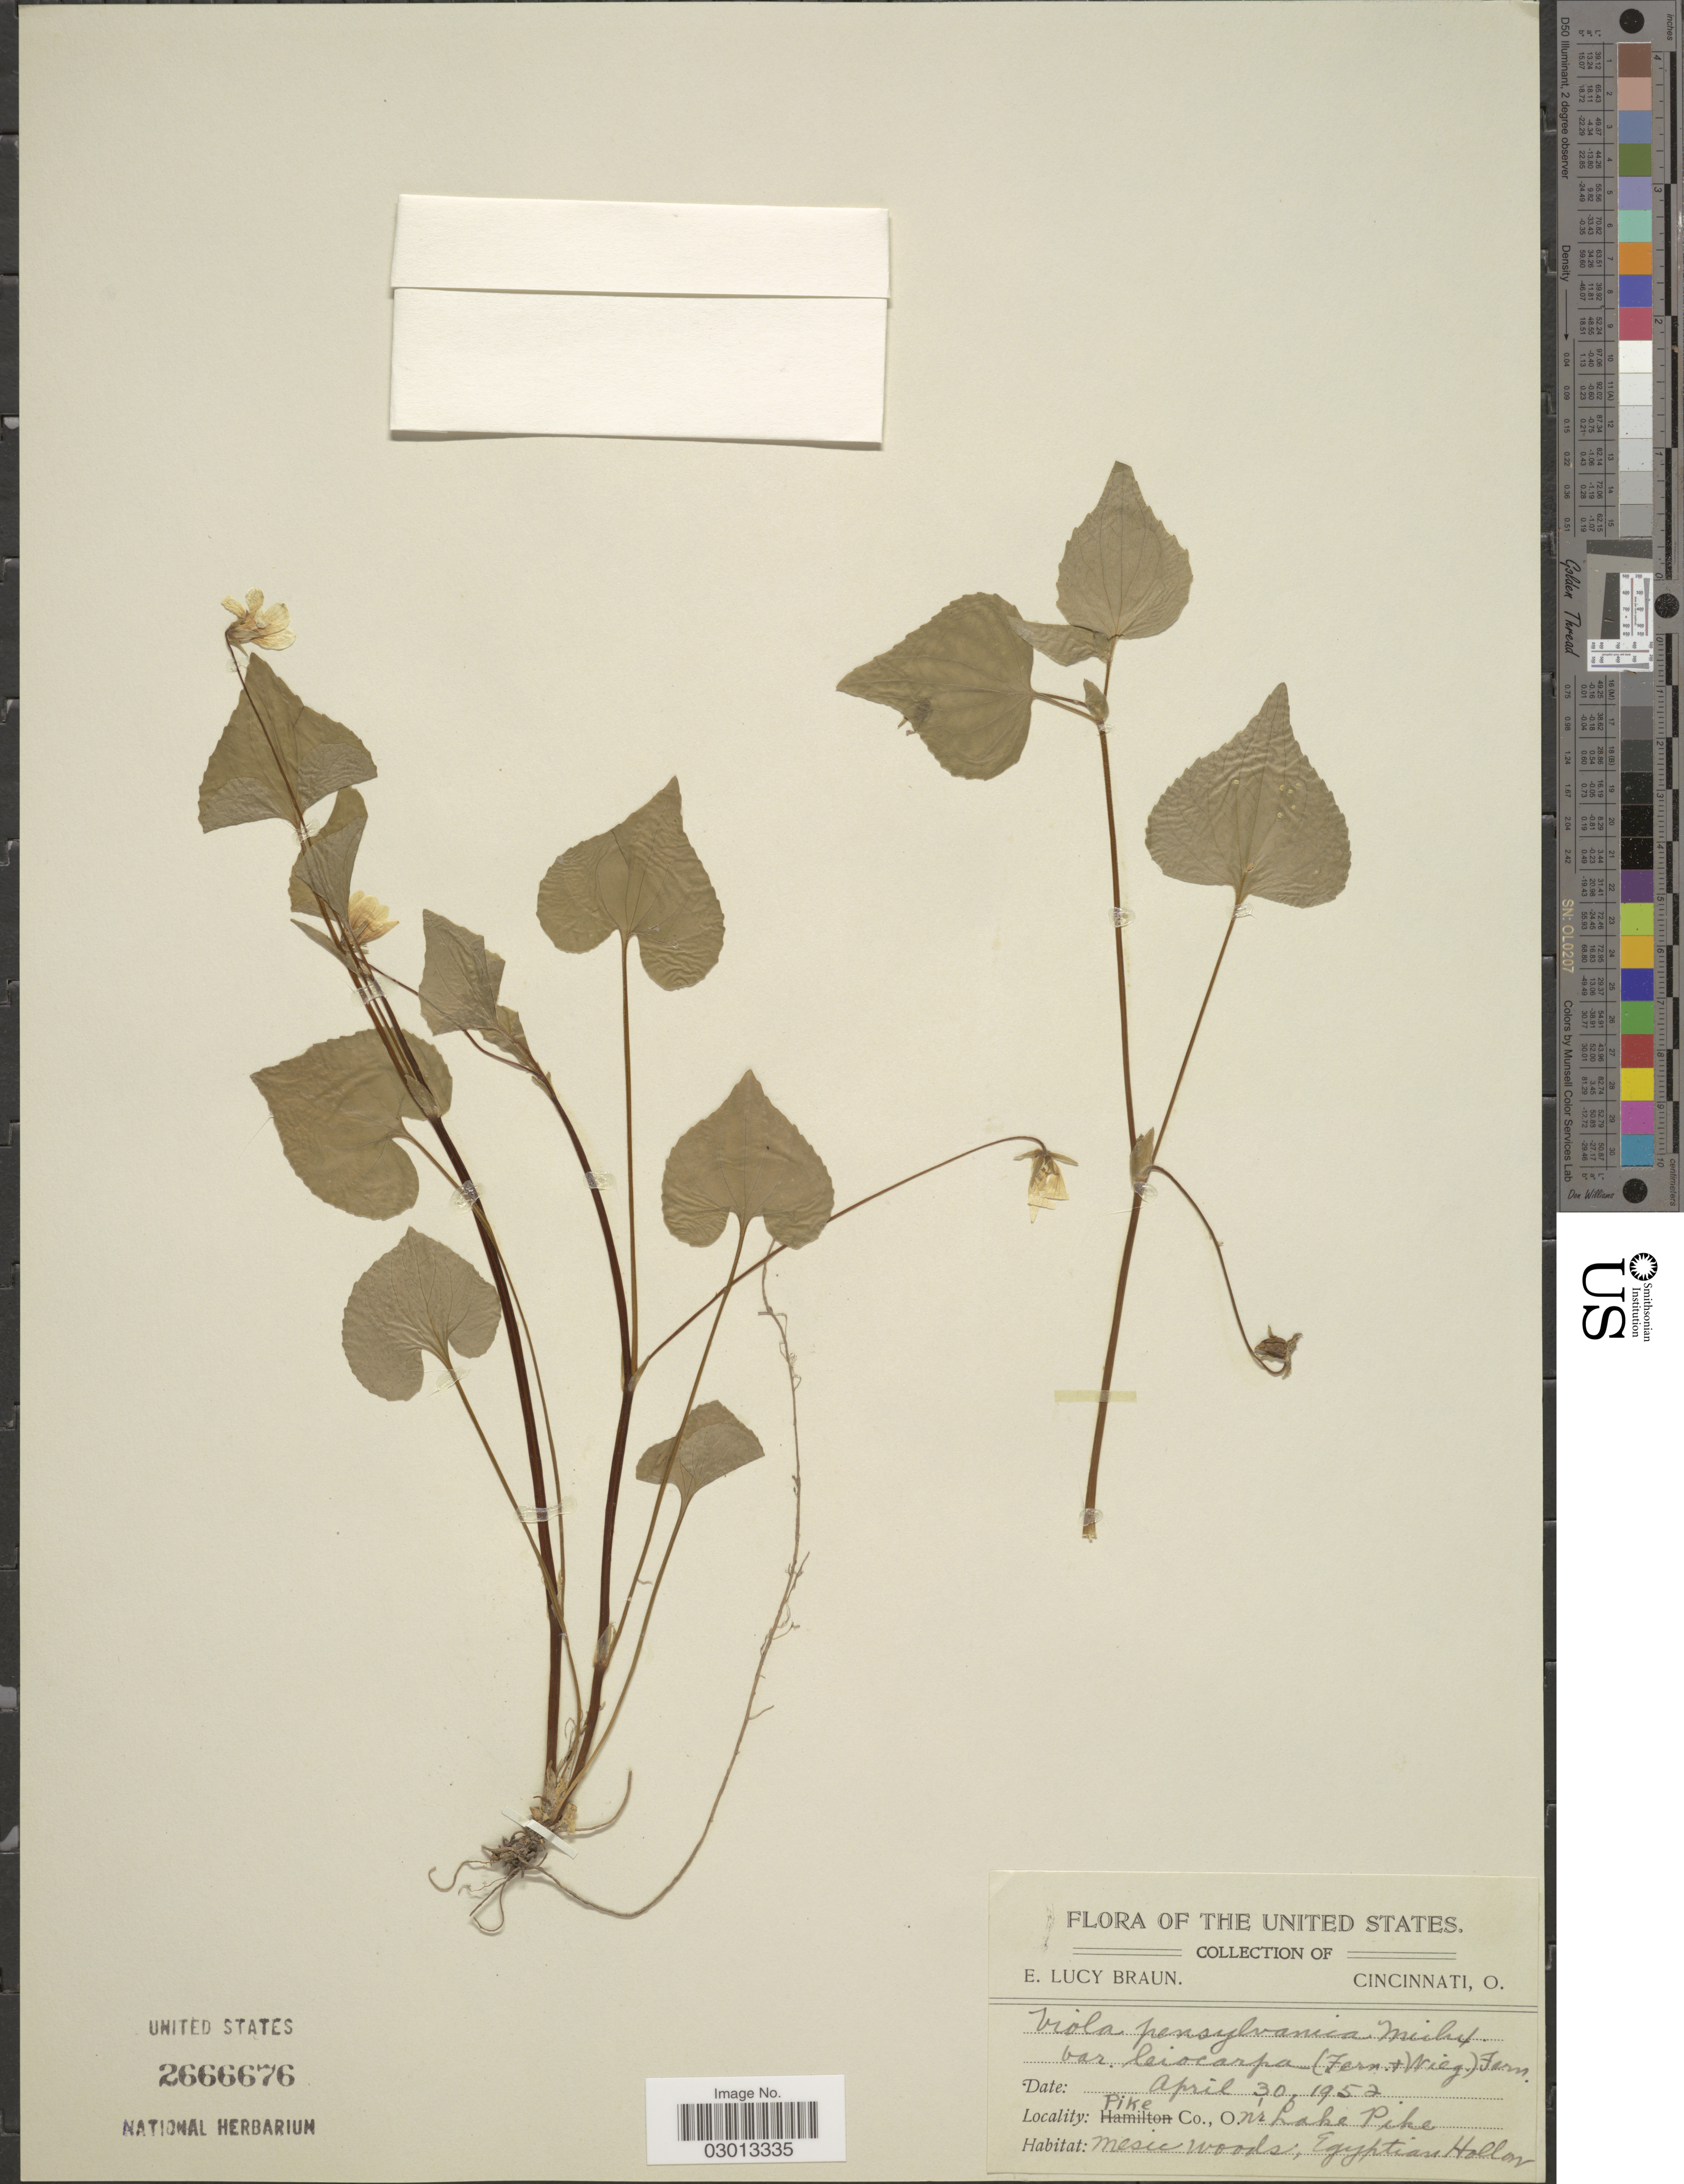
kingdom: Plantae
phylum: Tracheophyta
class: Magnoliopsida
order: Malpighiales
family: Violaceae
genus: Viola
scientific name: Viola pensylvanica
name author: Michx.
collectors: E. L. Braun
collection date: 1952-04-30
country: United States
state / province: Ohio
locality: Pike Co., Nr. Lake Pike. Egyptian Hollow.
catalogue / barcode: US 2666676